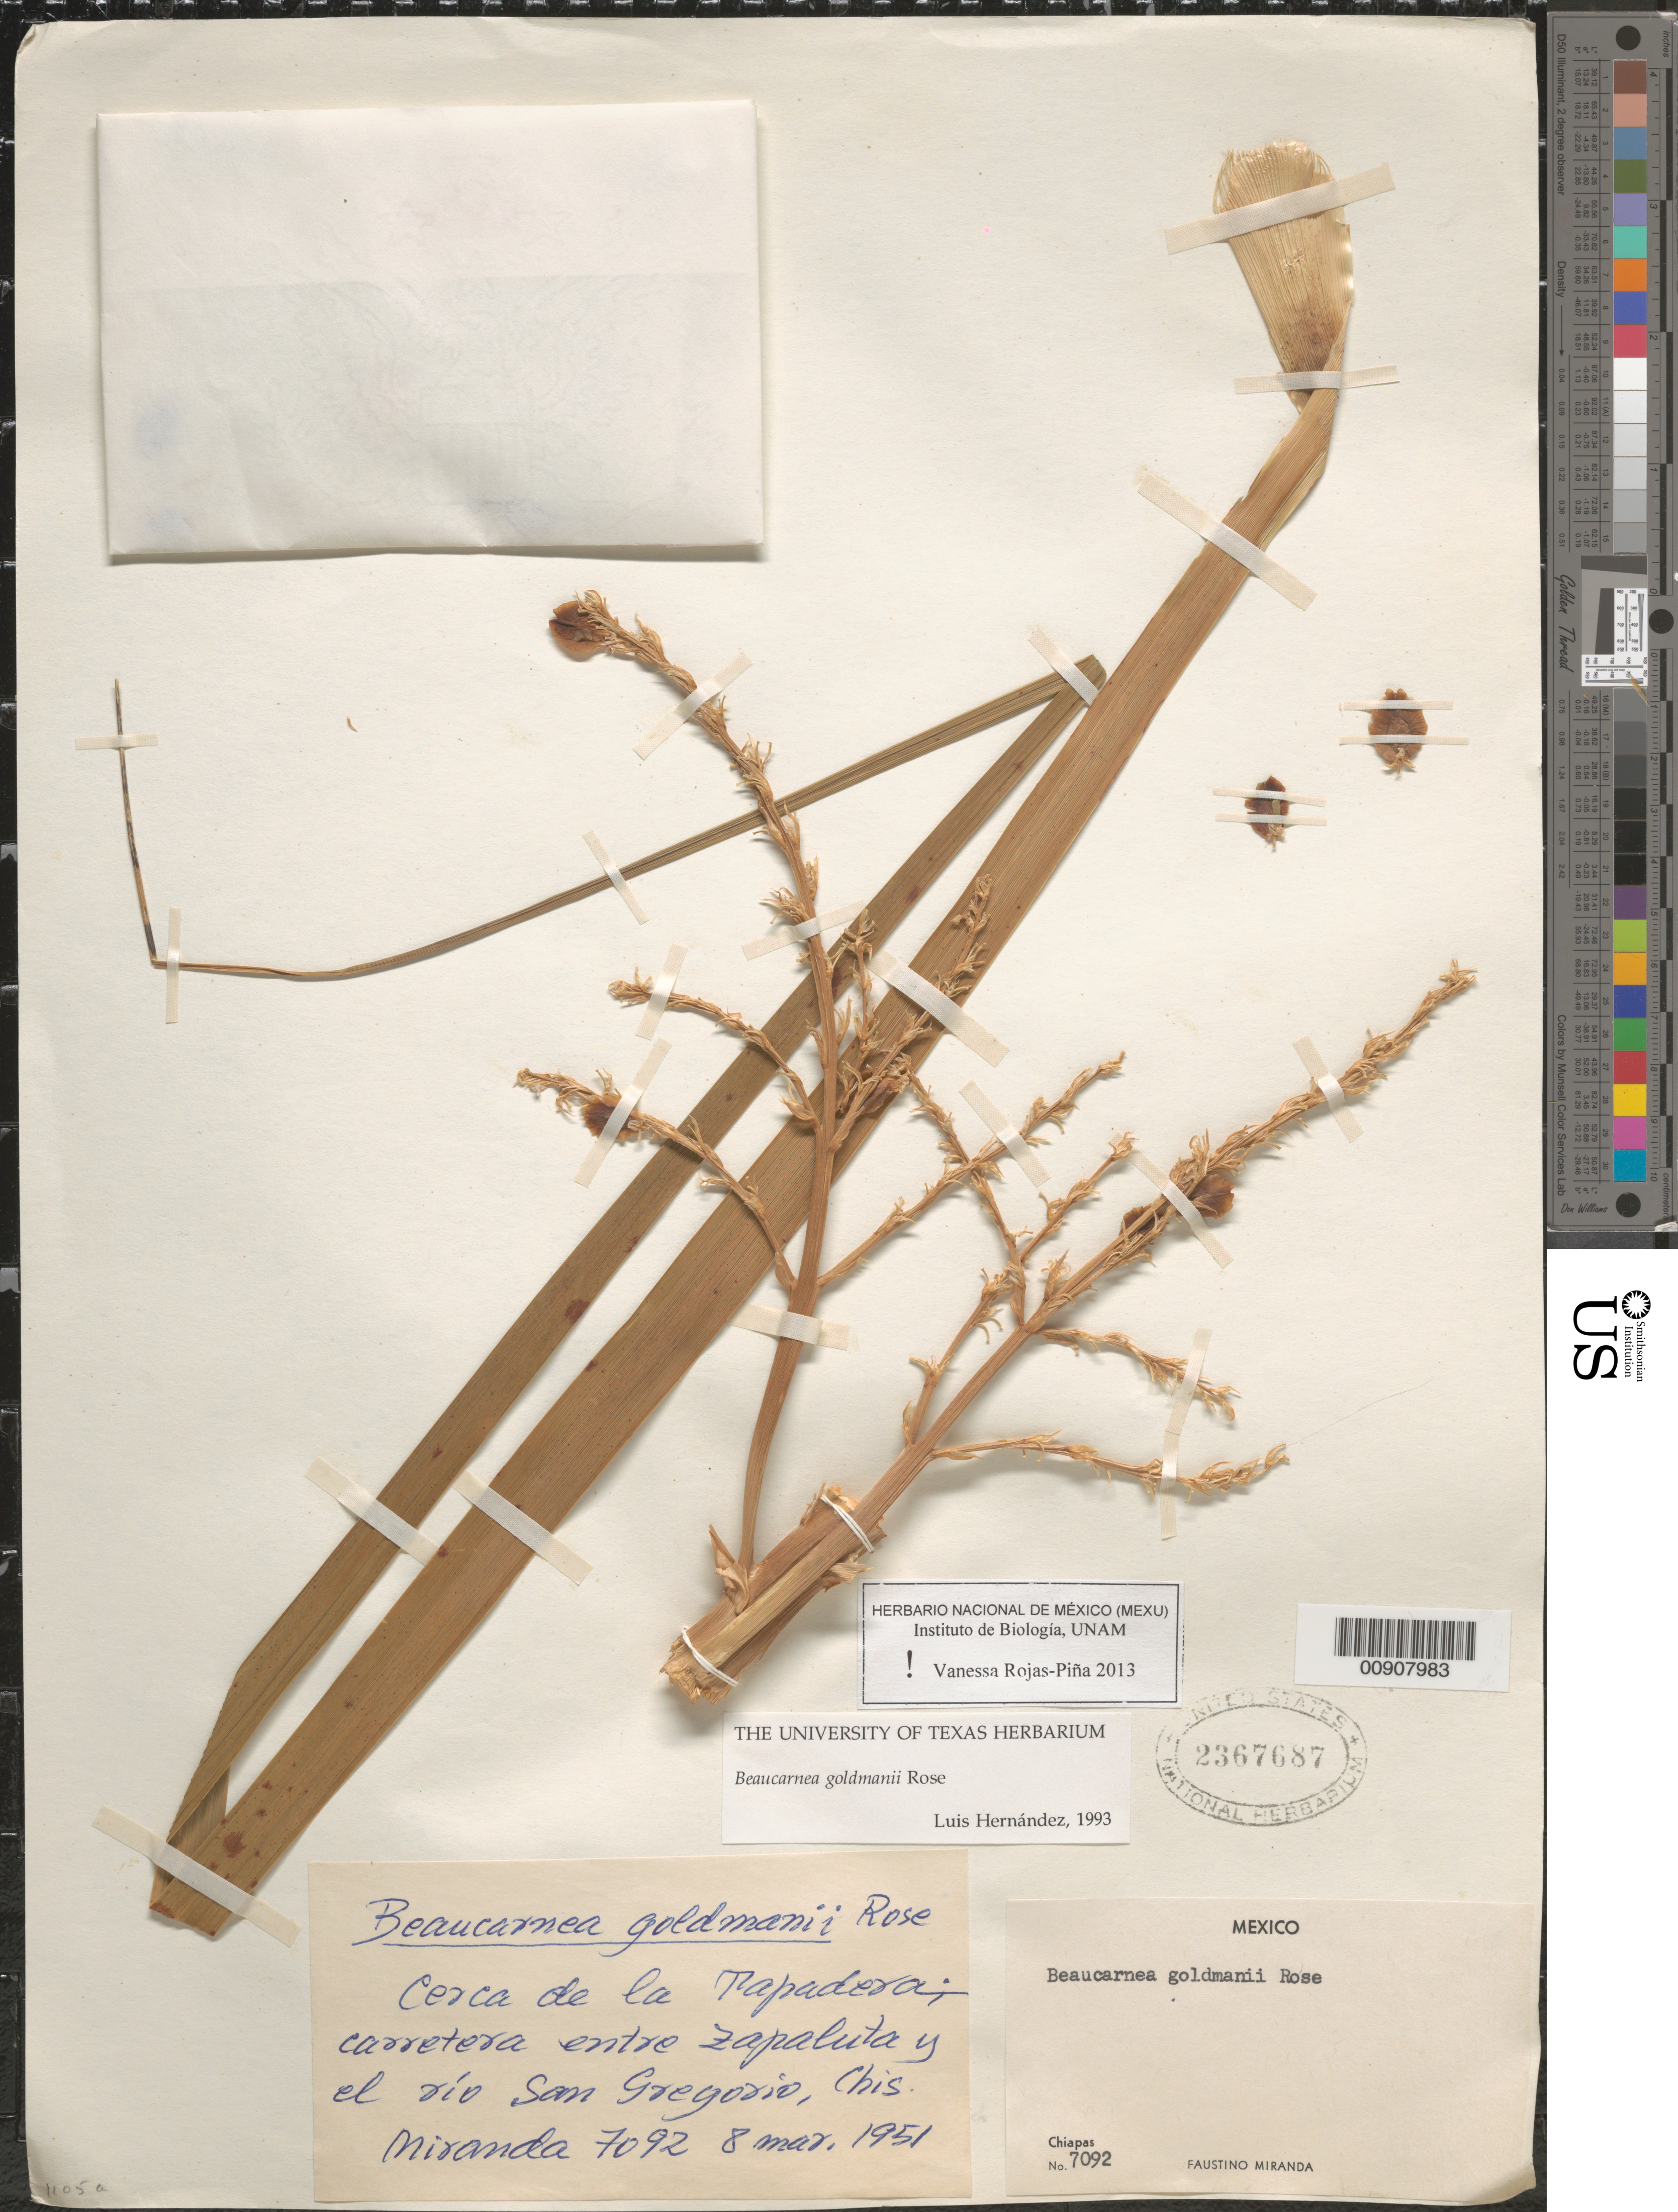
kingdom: Plantae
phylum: Tracheophyta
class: Liliopsida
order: Asparagales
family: Asparagaceae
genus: Beaucarnea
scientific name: Beaucarnea goldmanii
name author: Rose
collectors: Miranda G., F.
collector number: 7092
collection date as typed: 08 Mar 1951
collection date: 1951-03-08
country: Mexico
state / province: Chiapas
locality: Cerca de la Tapadera; carretera entre Zapaluta y el Río San Gregorio, Chiapas.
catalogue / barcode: US 2367687